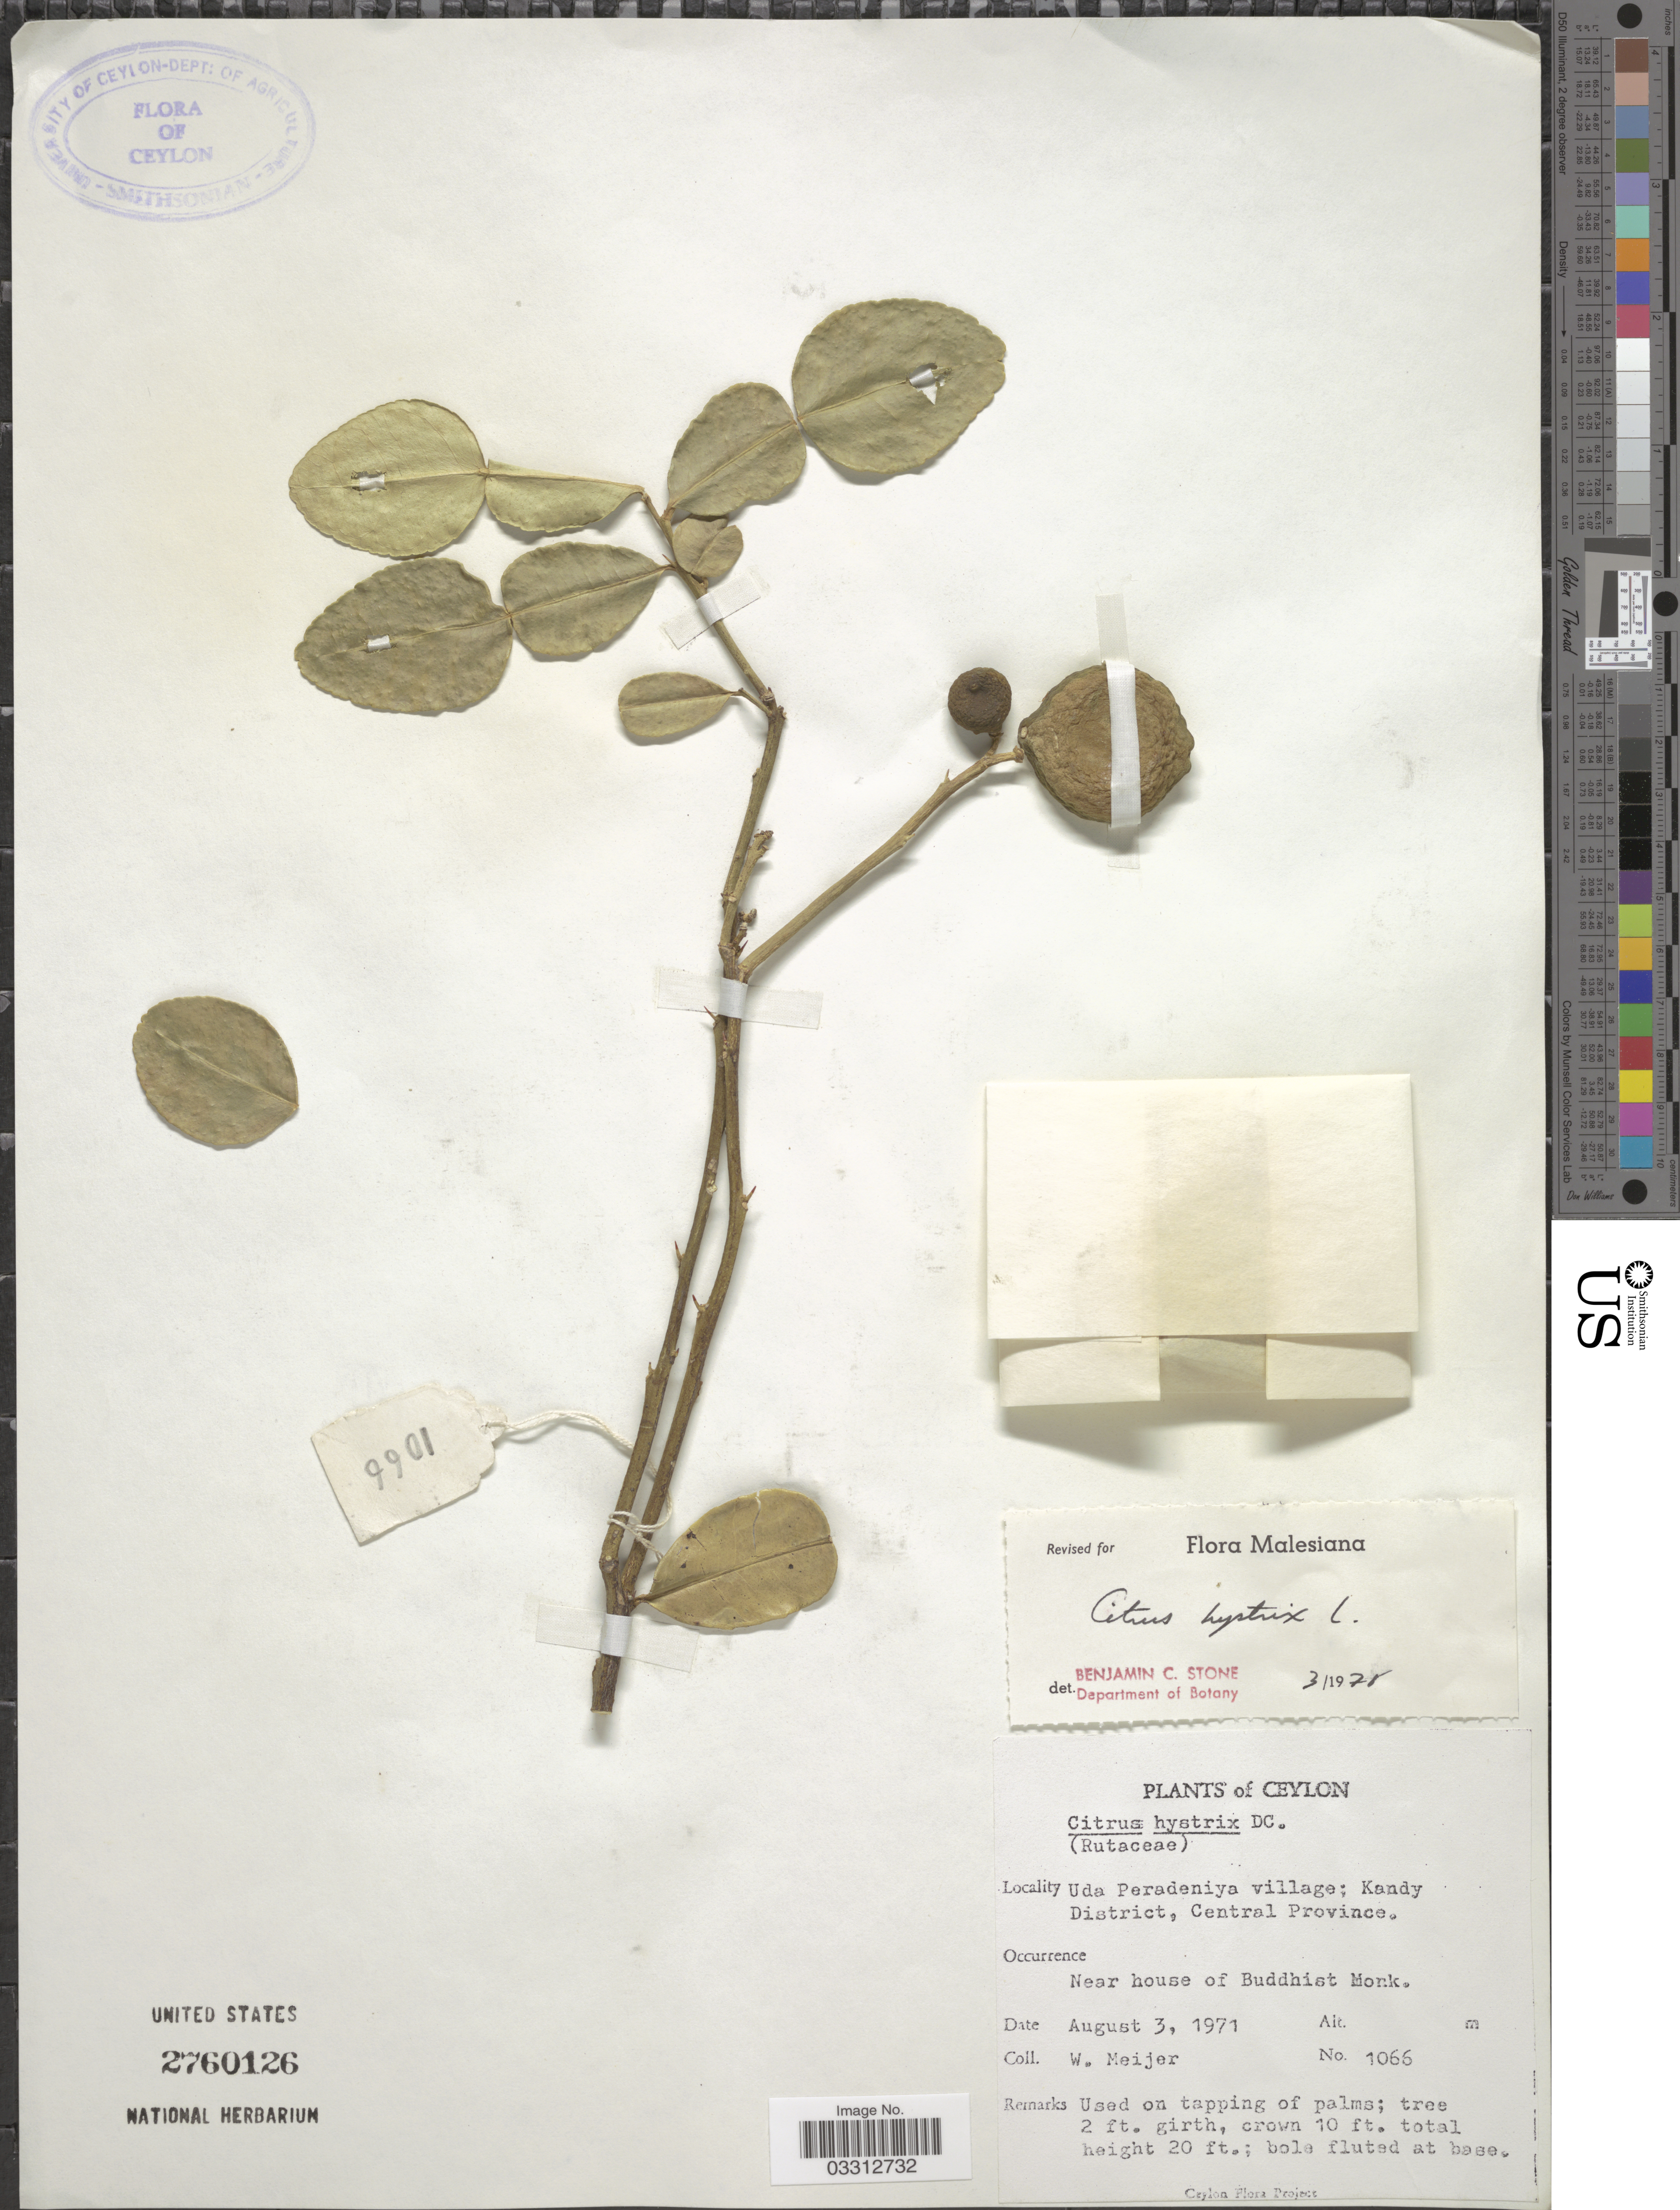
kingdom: Plantae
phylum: Tracheophyta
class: Magnoliopsida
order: Sapindales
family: Rutaceae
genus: Citrus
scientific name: Citrus hystrix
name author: DC.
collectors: W. Meijer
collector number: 1066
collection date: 1971-08-03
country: Sri Lanka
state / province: Central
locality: Ceylon, Uda Peradeniya village; Kandy District. Near house of Buddhist Monk.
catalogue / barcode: US 2760126